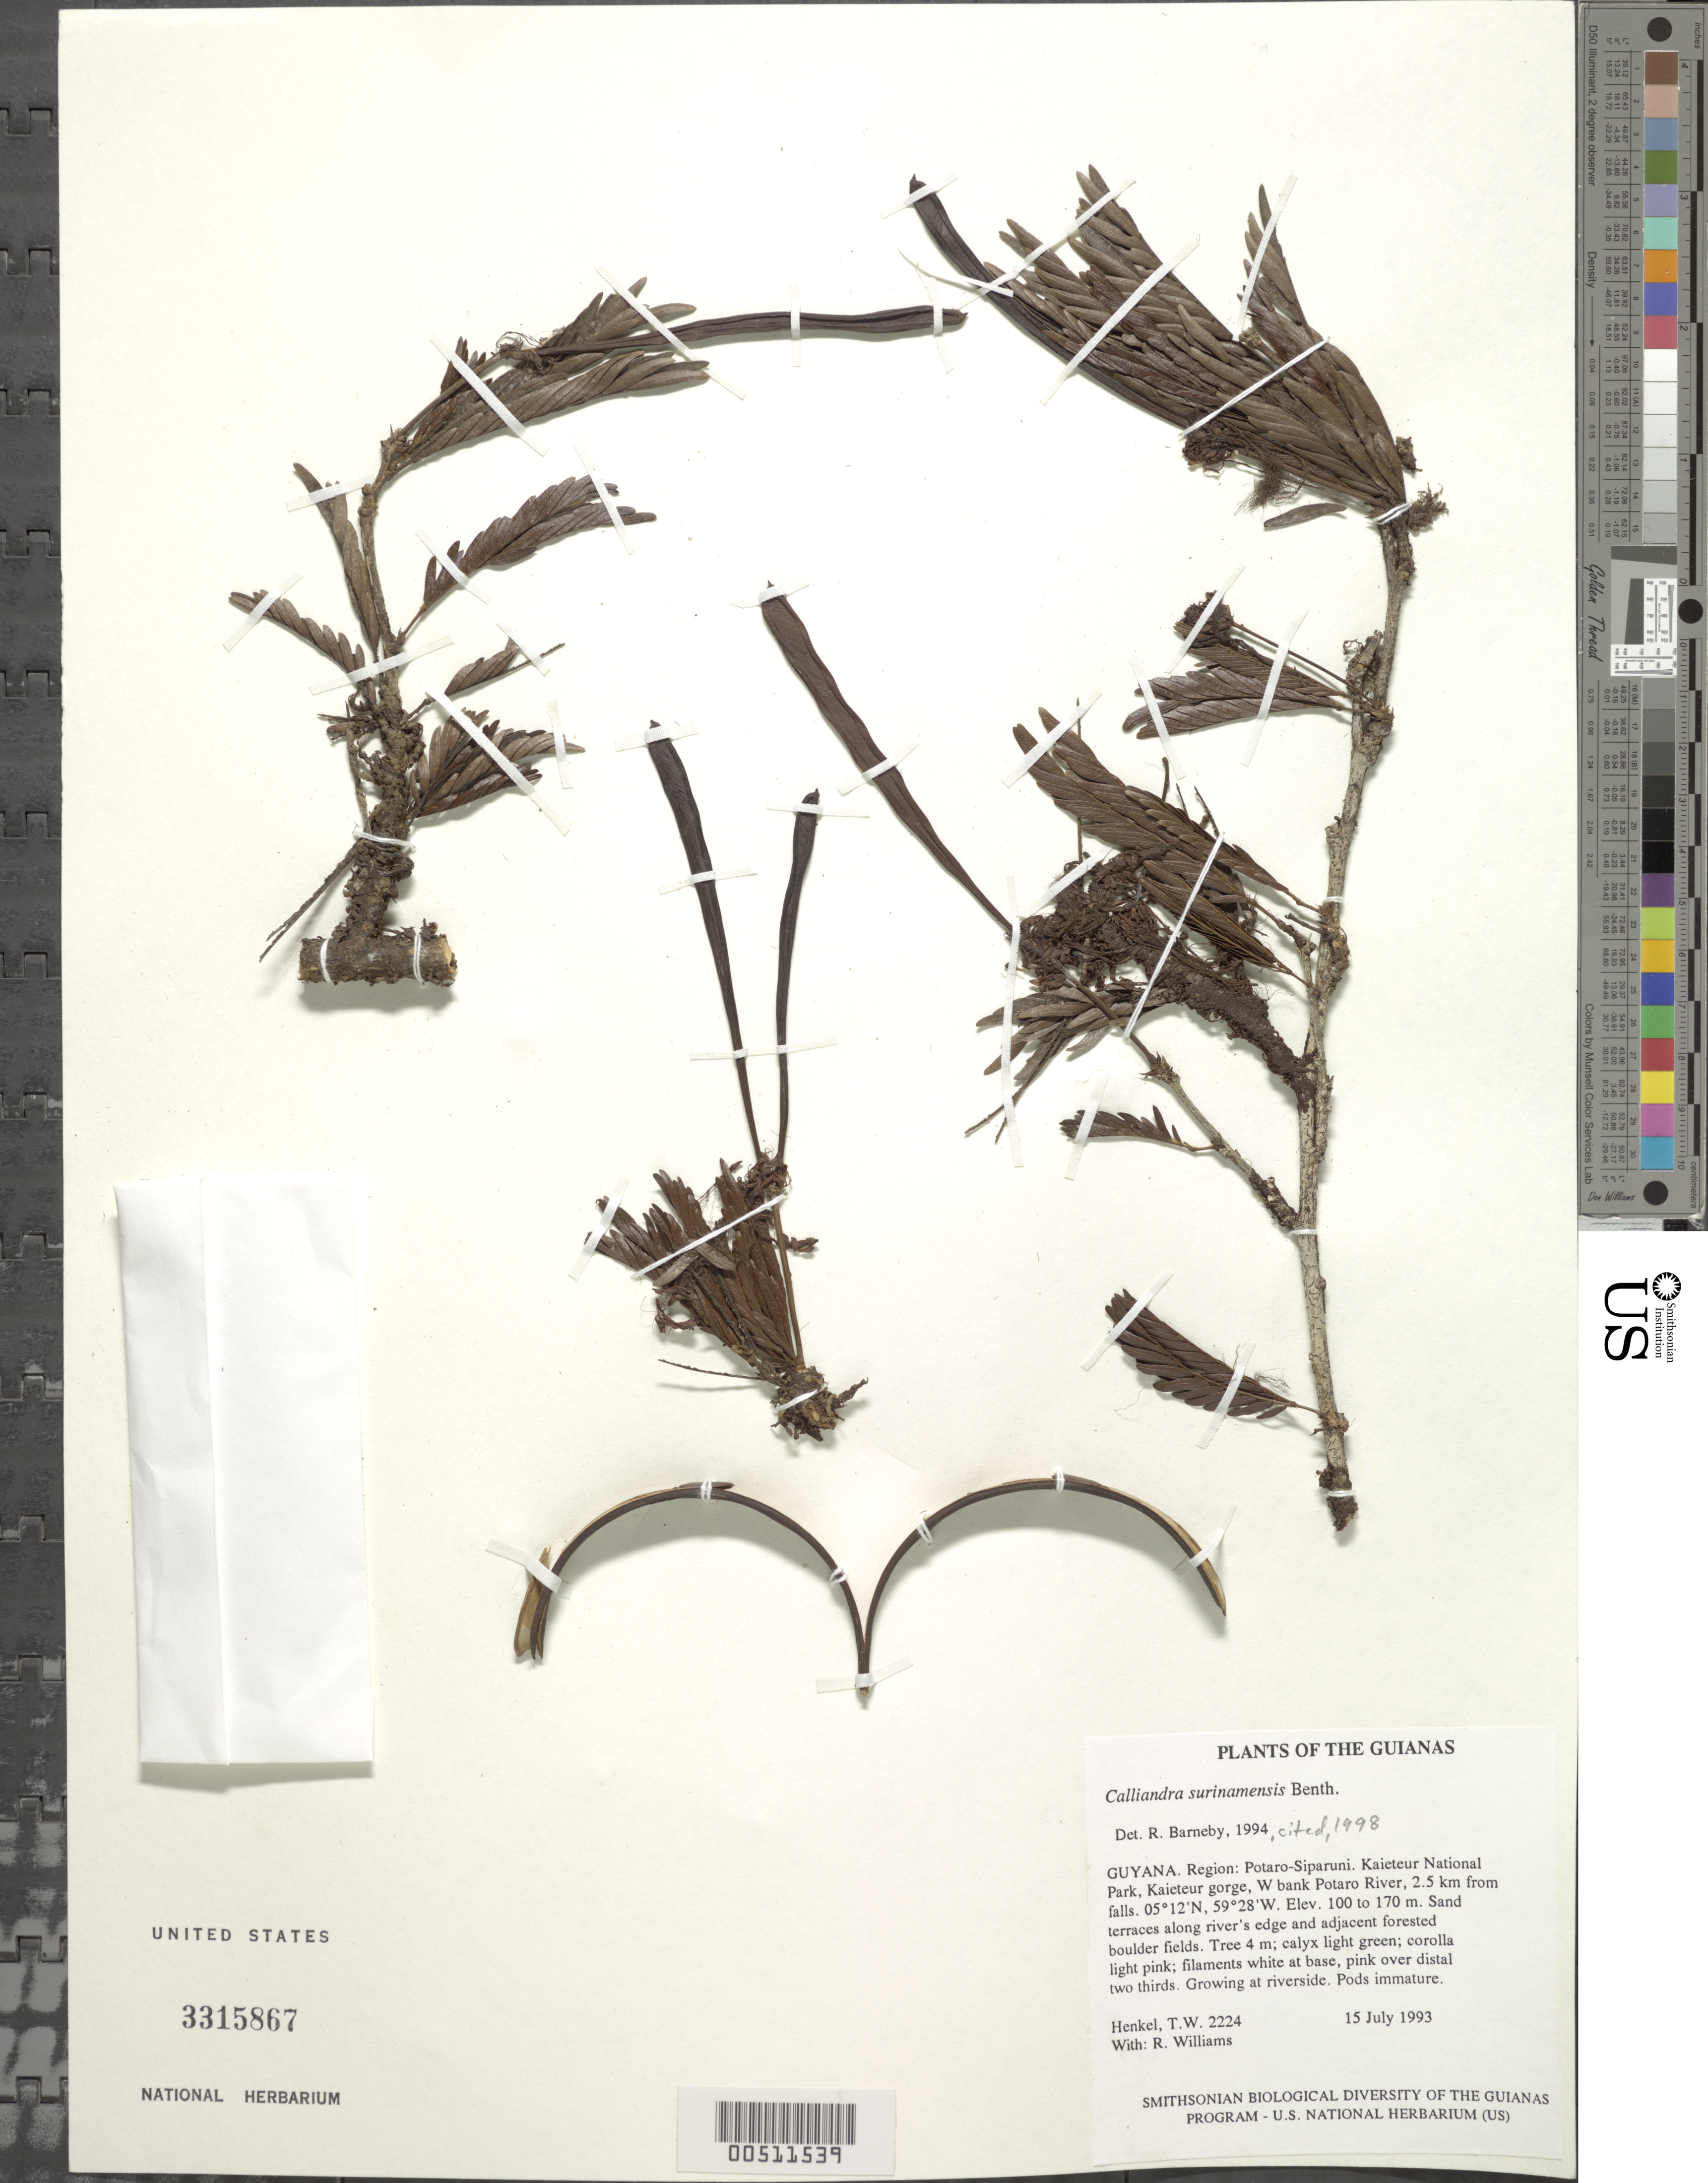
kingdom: Plantae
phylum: Tracheophyta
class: Magnoliopsida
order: Fabales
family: Fabaceae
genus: Calliandra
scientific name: Calliandra surinamensis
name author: Benth.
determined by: Barneby, Rupert C., (NY)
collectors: T. Henkel & R. Williams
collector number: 2224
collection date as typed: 15 July 1993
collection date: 1993-07-15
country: Guyana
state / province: Potaro-Siparuni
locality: Kaieteur National Park, Kaieteur gorge, W bank Potaro R, 2.5 km from falls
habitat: Sand terraces along river's edge and adjacent forested boulder fields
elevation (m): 100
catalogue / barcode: US 3315867